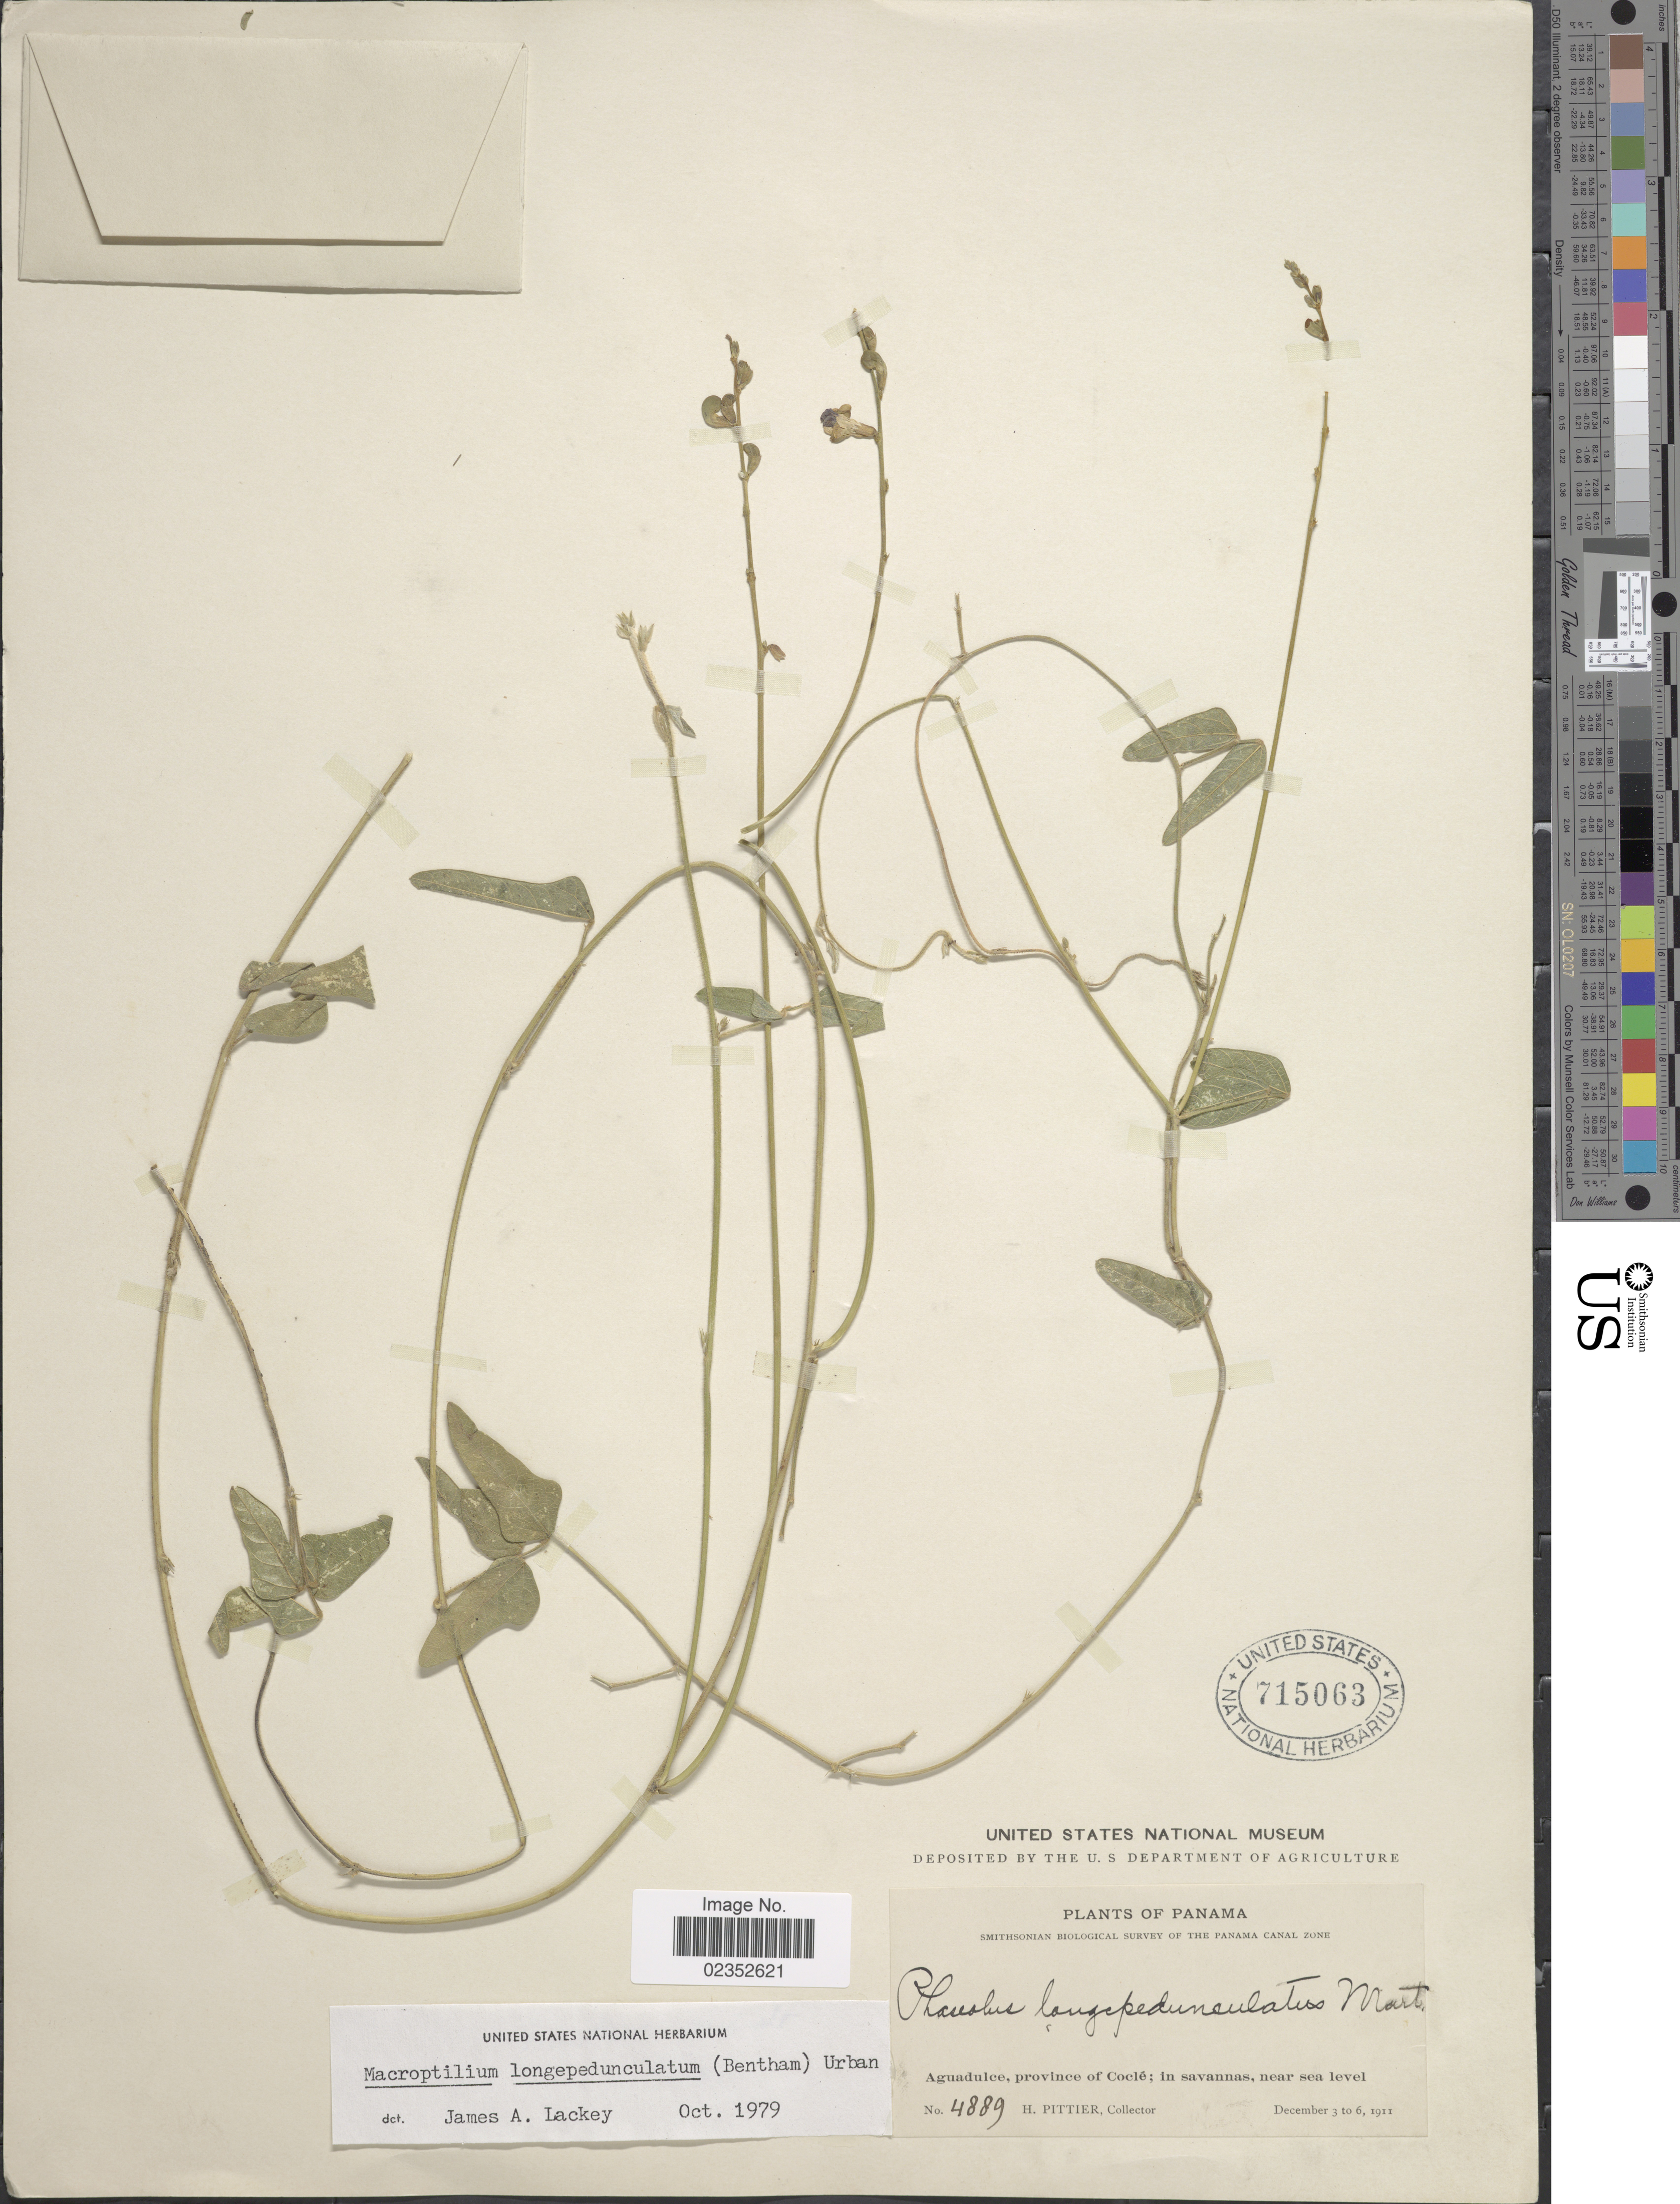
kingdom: Plantae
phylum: Tracheophyta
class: Magnoliopsida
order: Fabales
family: Fabaceae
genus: Macroptilium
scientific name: Macroptilium longepedunculatum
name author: (Benth.) Urb.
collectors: H. F. Pittier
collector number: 4889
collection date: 1911-12-03/1911-12-06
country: Panama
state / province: Coclé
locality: Panama Canal Zone, Aguadulce, in savannas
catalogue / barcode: US 715063